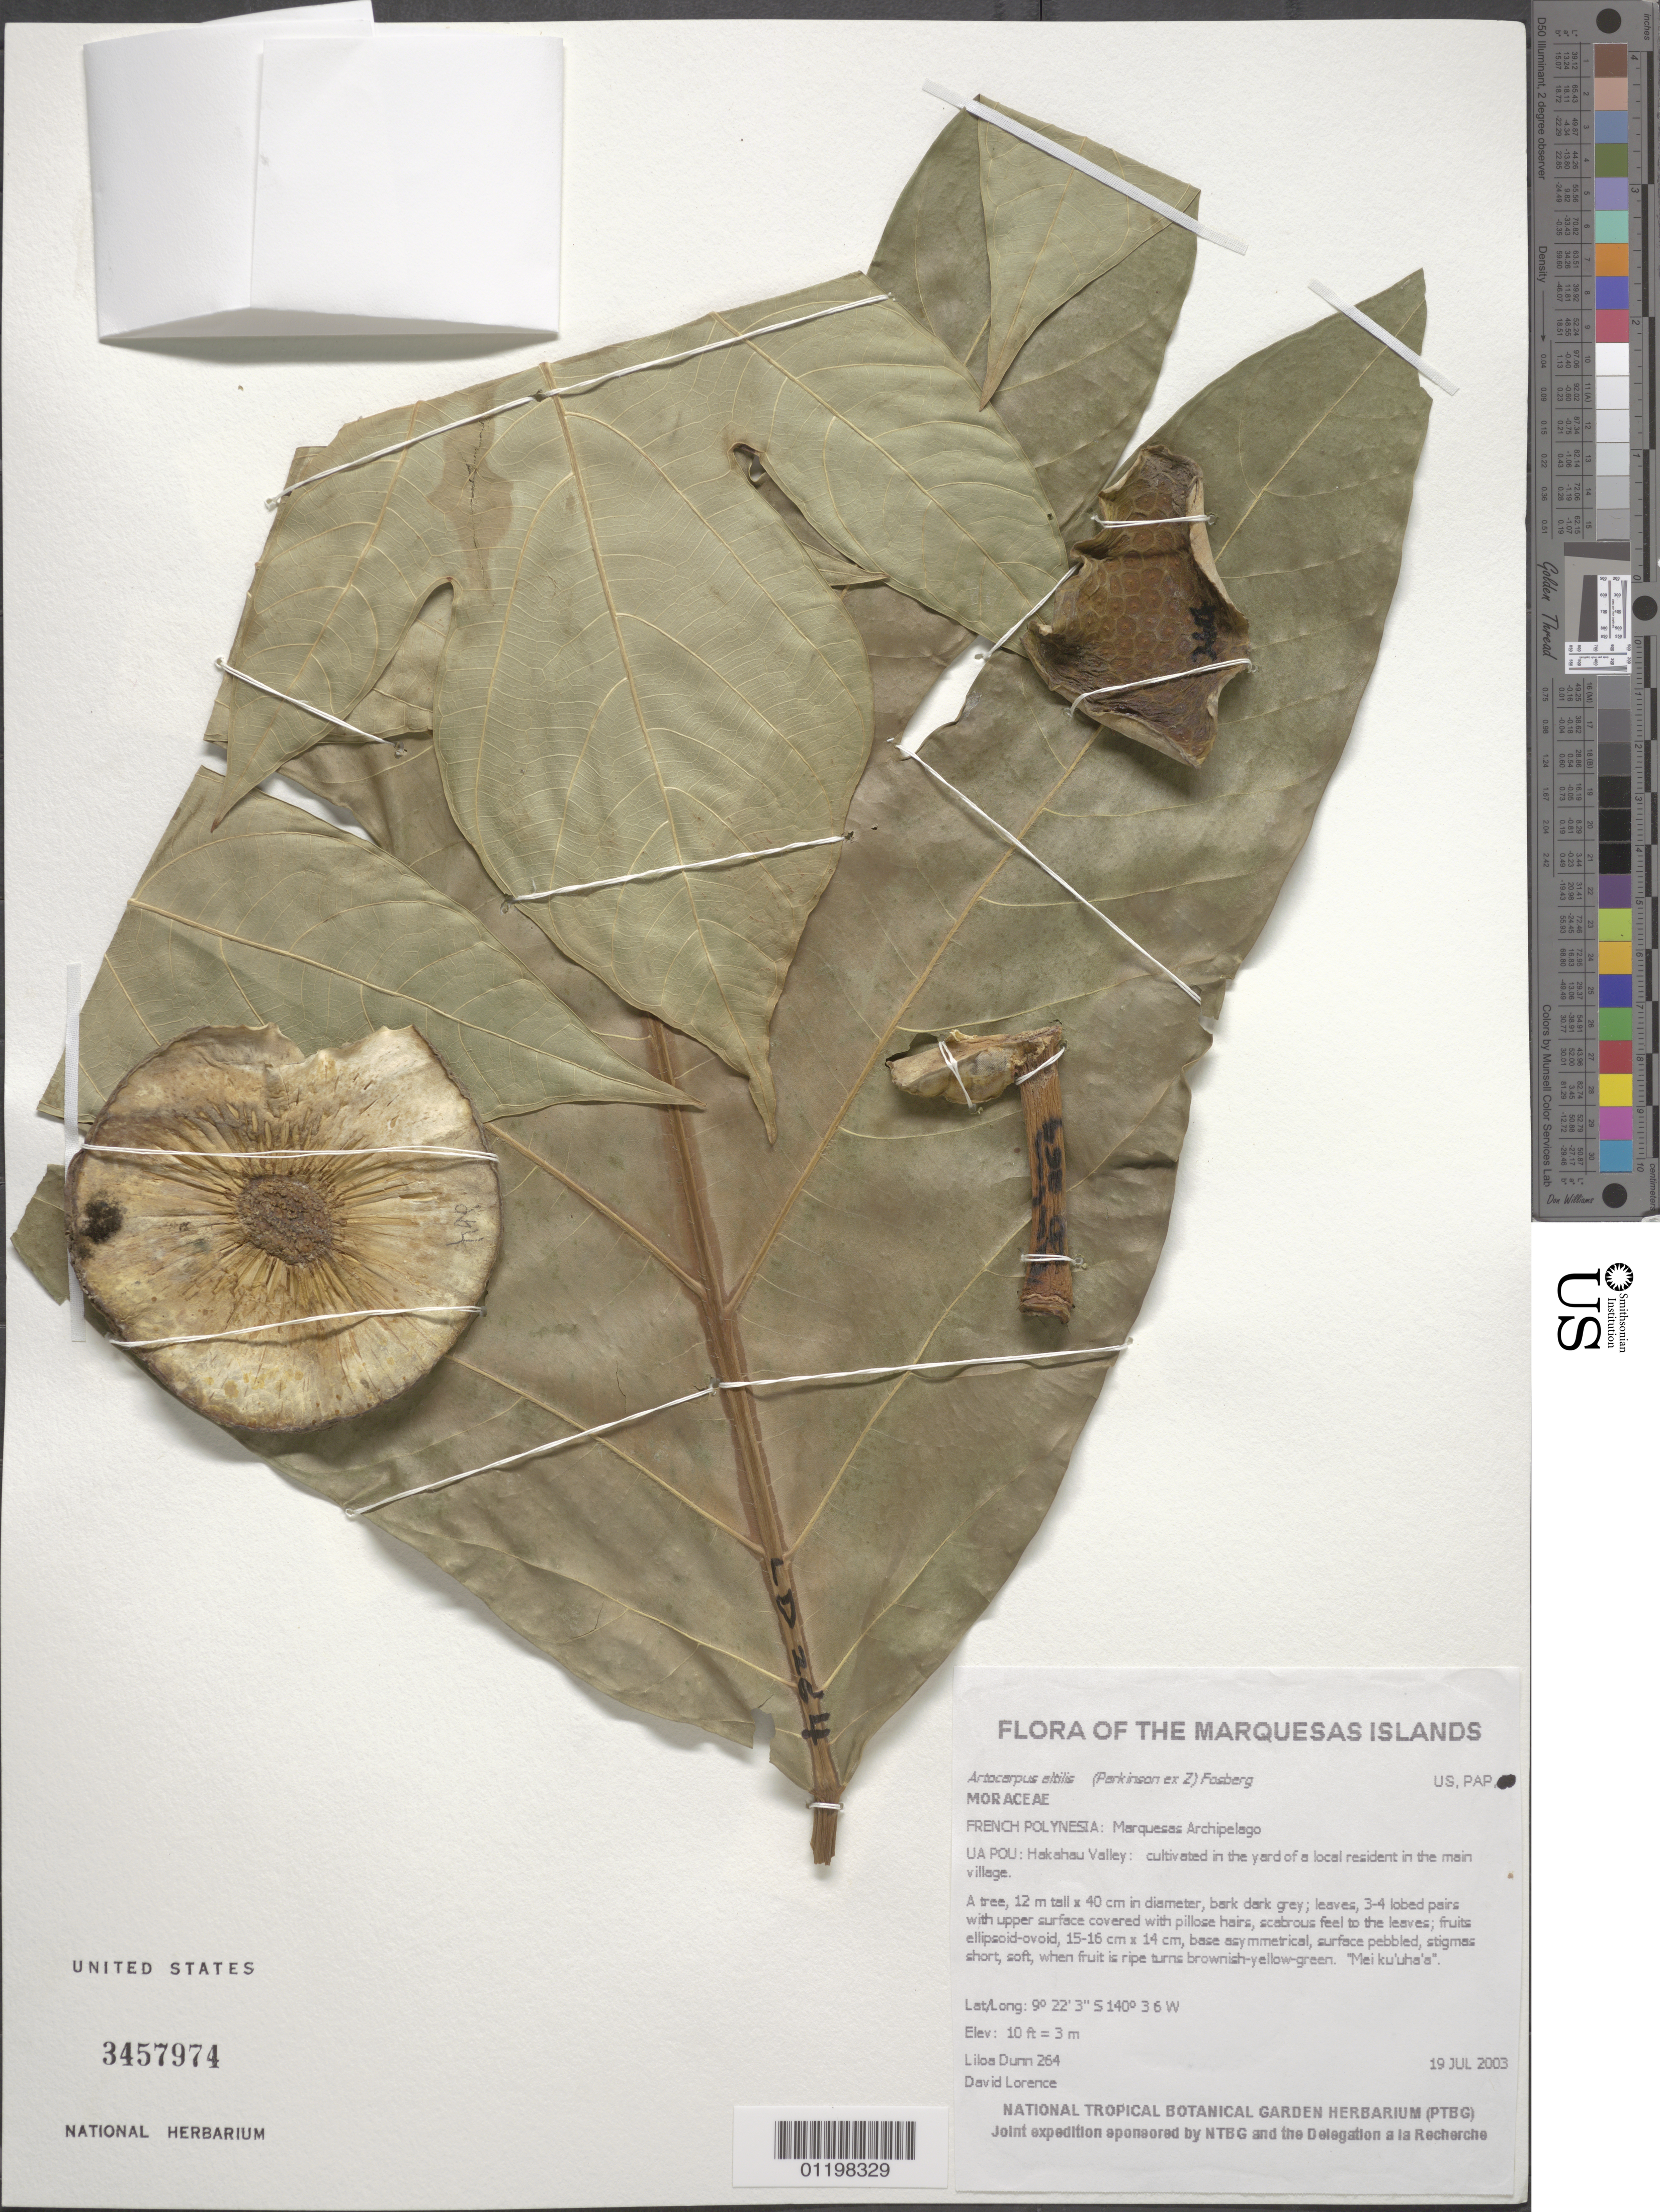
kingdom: Plantae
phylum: Tracheophyta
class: Magnoliopsida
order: Rosales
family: Moraceae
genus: Artocarpus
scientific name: Artocarpus altilis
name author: (Parkinson) Fosberg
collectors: L. Dunn & D. Lorence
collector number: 264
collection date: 2003-07-19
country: French Polynesia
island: Ua Pou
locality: Hakahau Valley: cultivated in the yard of a local resident in the main village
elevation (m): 3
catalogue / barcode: US 3457974